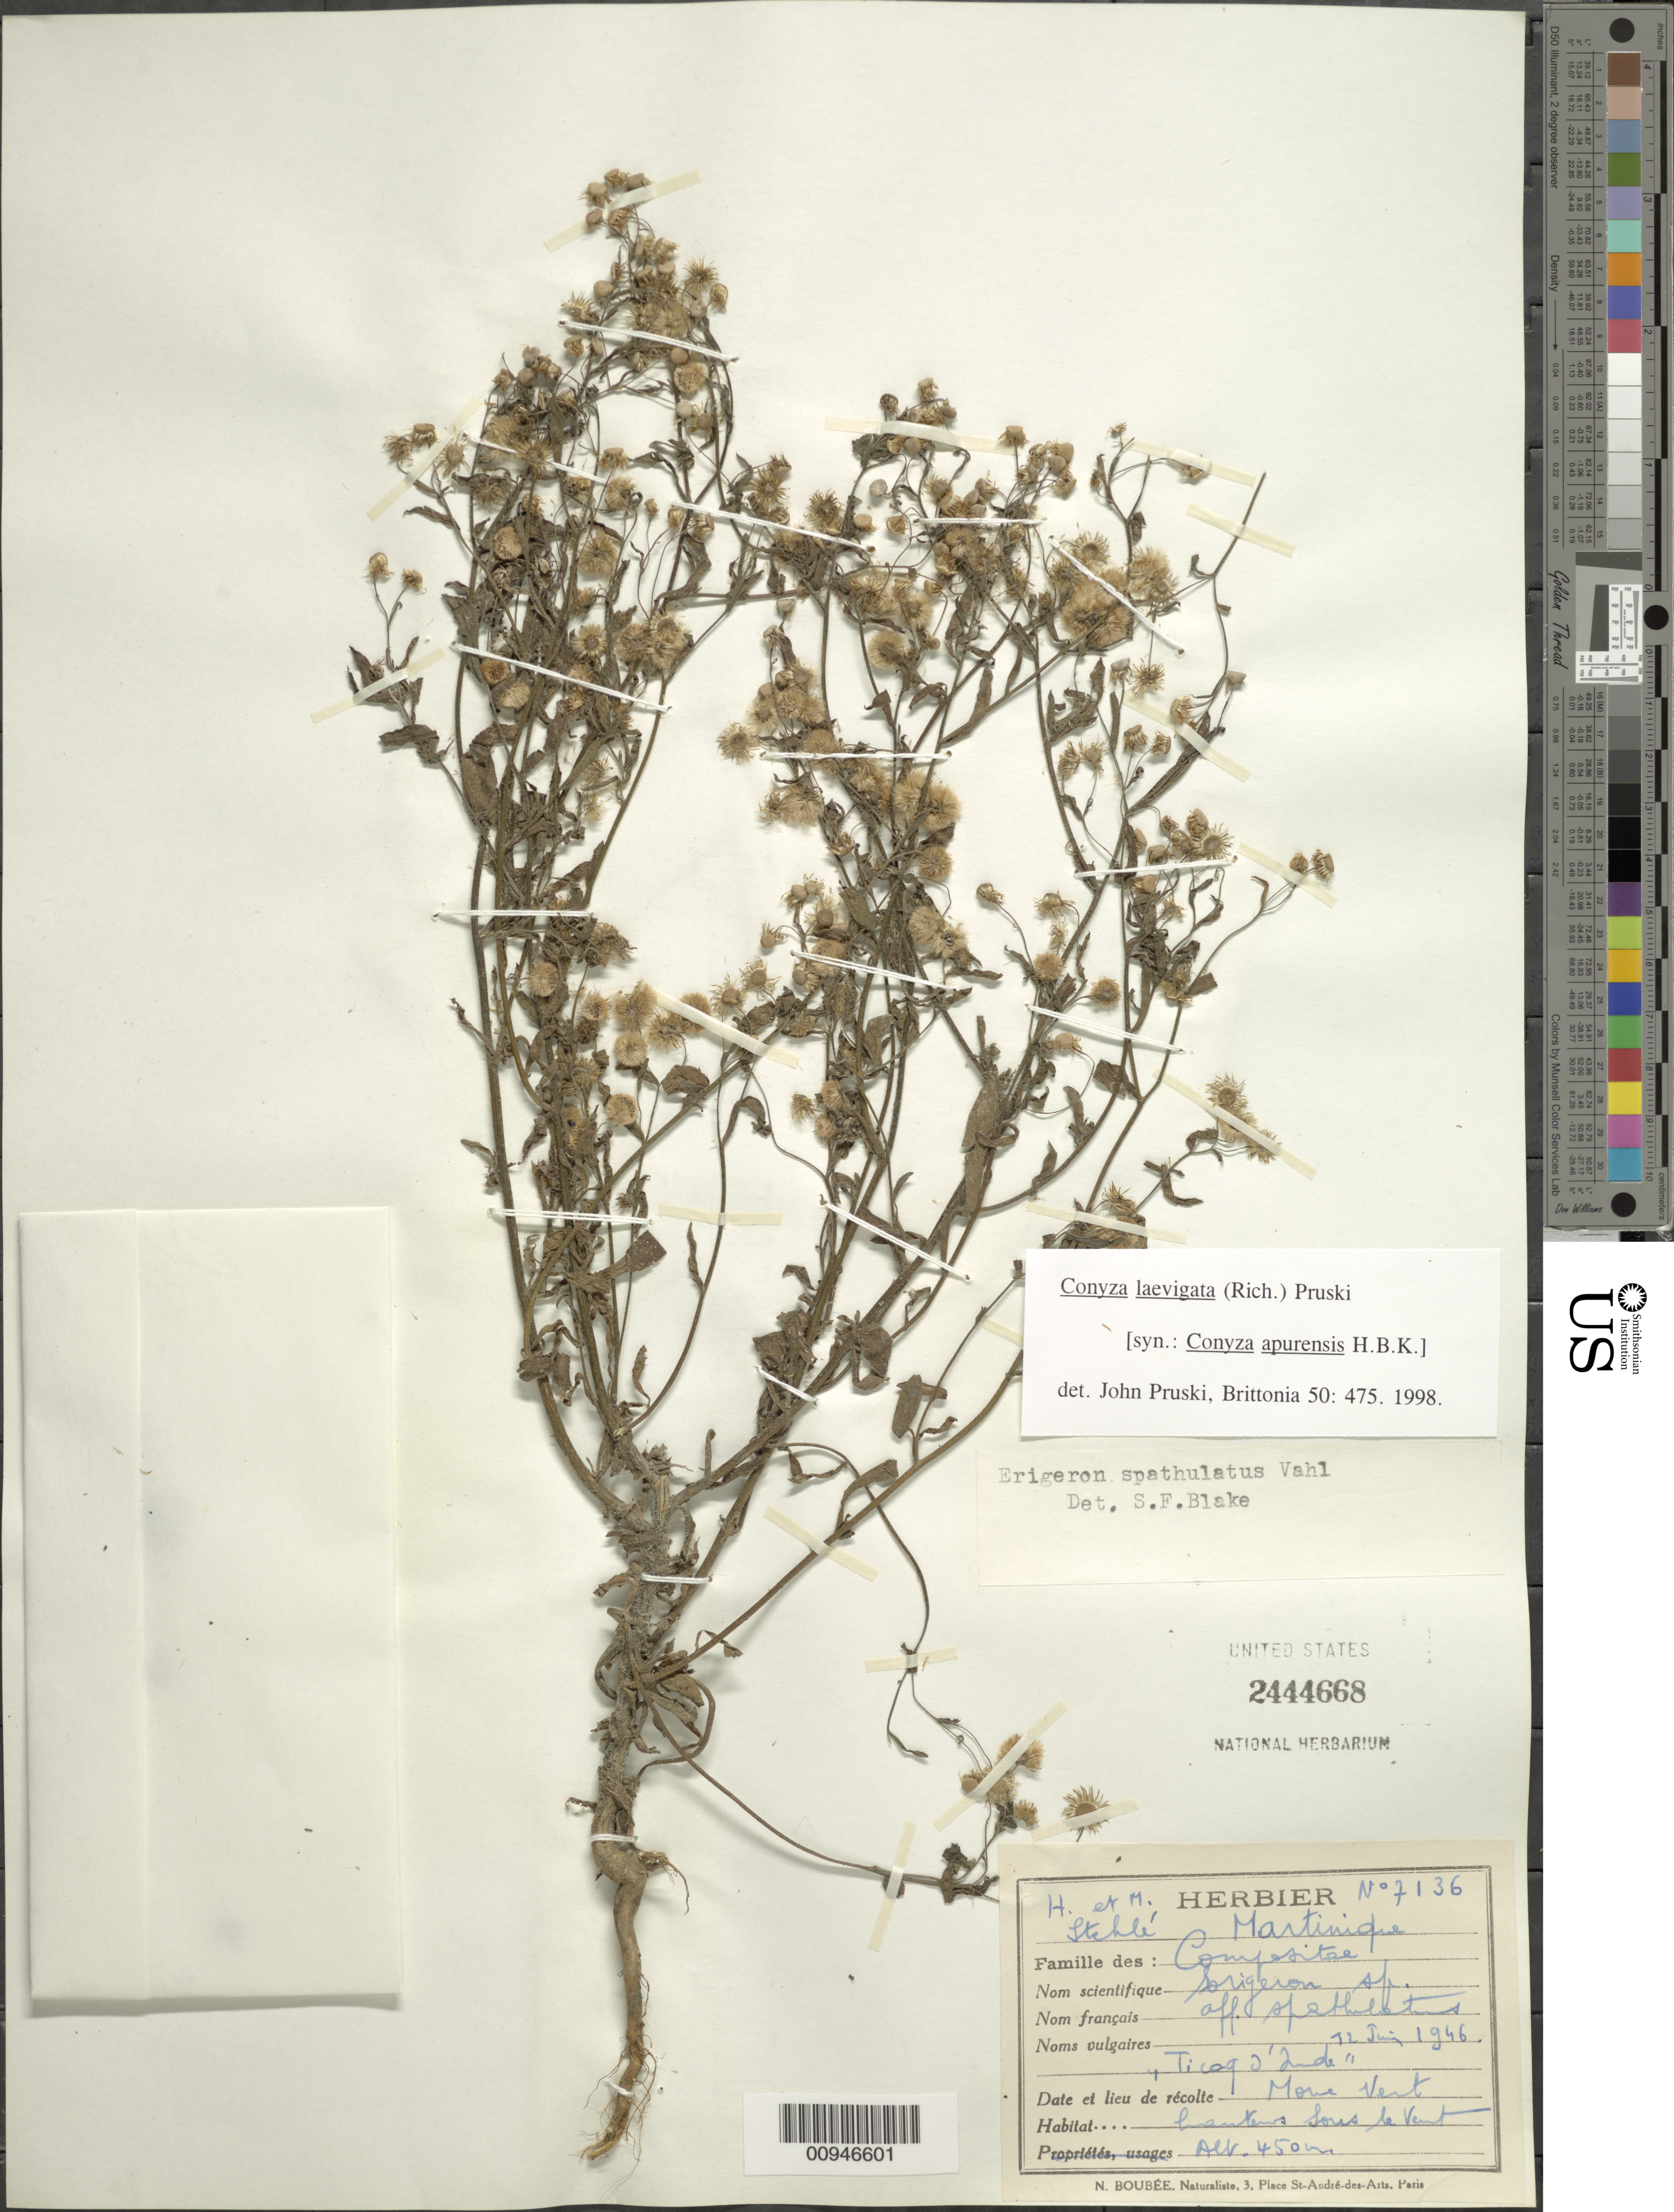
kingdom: Plantae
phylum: Tracheophyta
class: Magnoliopsida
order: Asterales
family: Asteraceae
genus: Conyza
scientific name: Conyza laevigata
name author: (Rich.) Pruski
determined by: Pruski, J. F.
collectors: H. Stehlé & M. Stehlé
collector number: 7136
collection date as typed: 22 Jun 1946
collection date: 1946-06-22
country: Martinique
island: Martinique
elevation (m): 450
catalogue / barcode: US 2444668